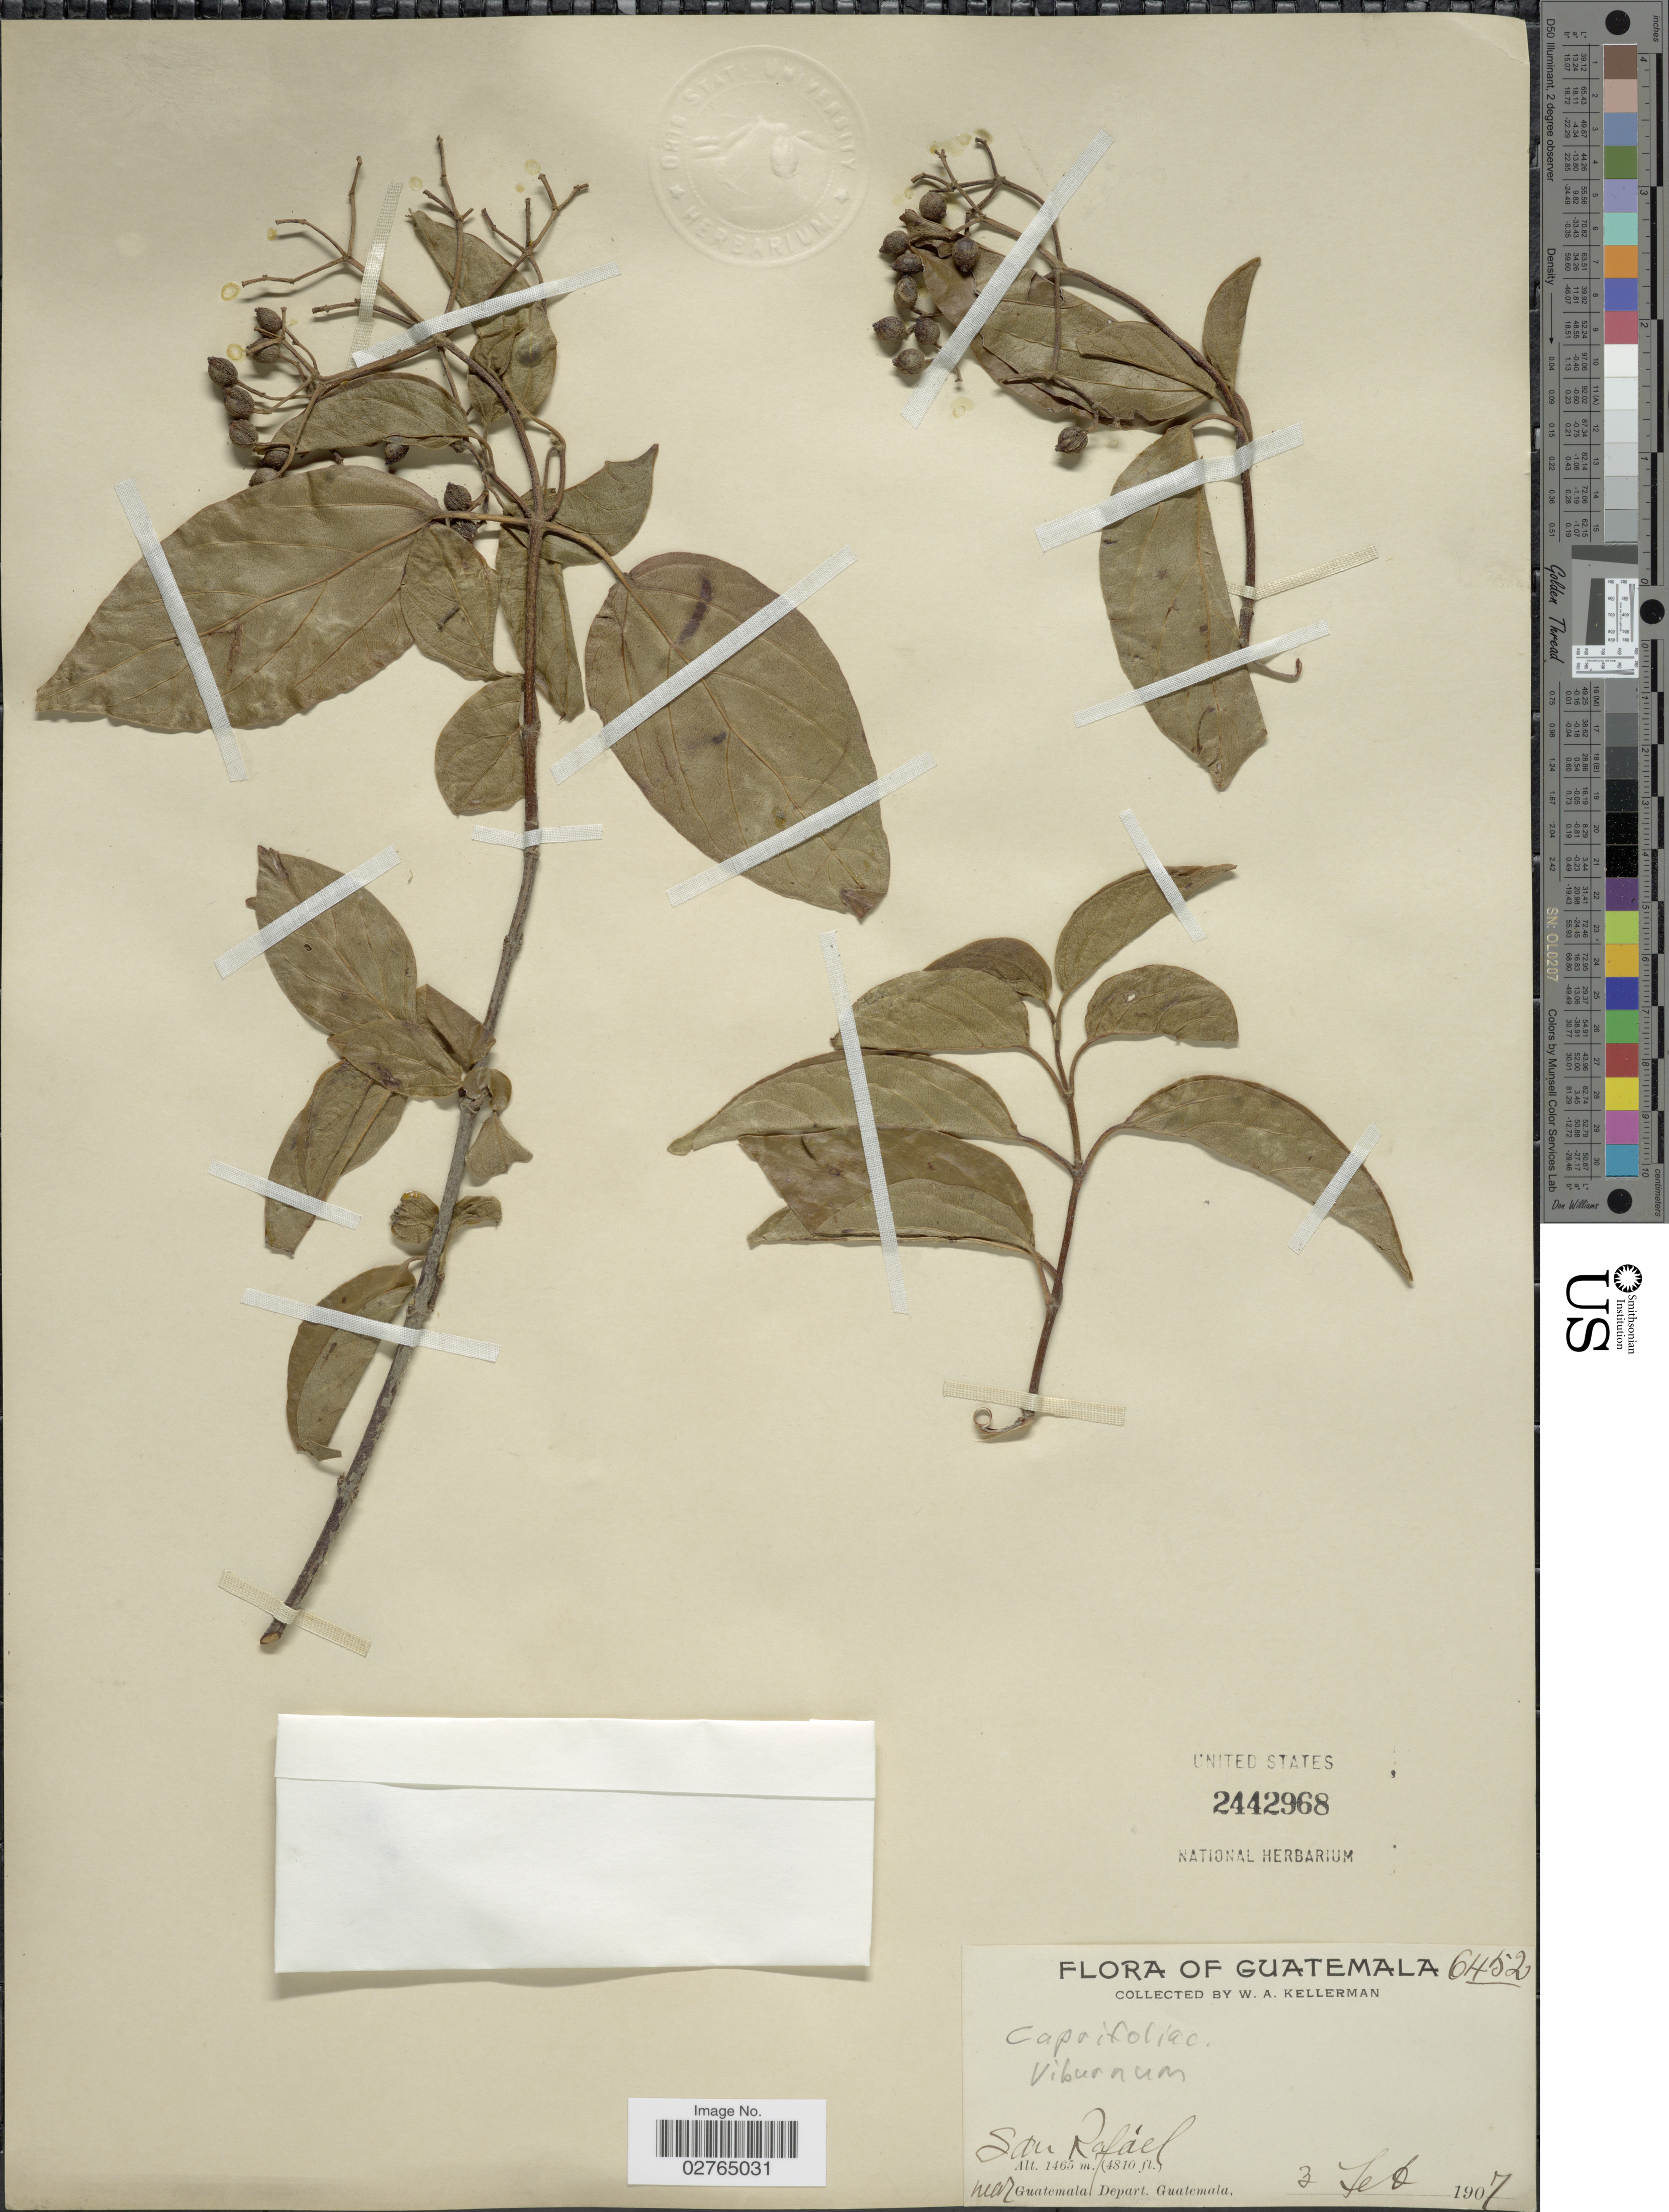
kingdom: Plantae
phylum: Tracheophyta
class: Magnoliopsida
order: Dipsacales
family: Viburnaceae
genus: Viburnum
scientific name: Viburnum sp.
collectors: W. Kellerman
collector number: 6452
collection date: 1907-02-03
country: Guatemala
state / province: Guatemala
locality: San Rafáel. Near Guatemala, Depart. Guatemala.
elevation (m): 1465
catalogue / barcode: US 2442968